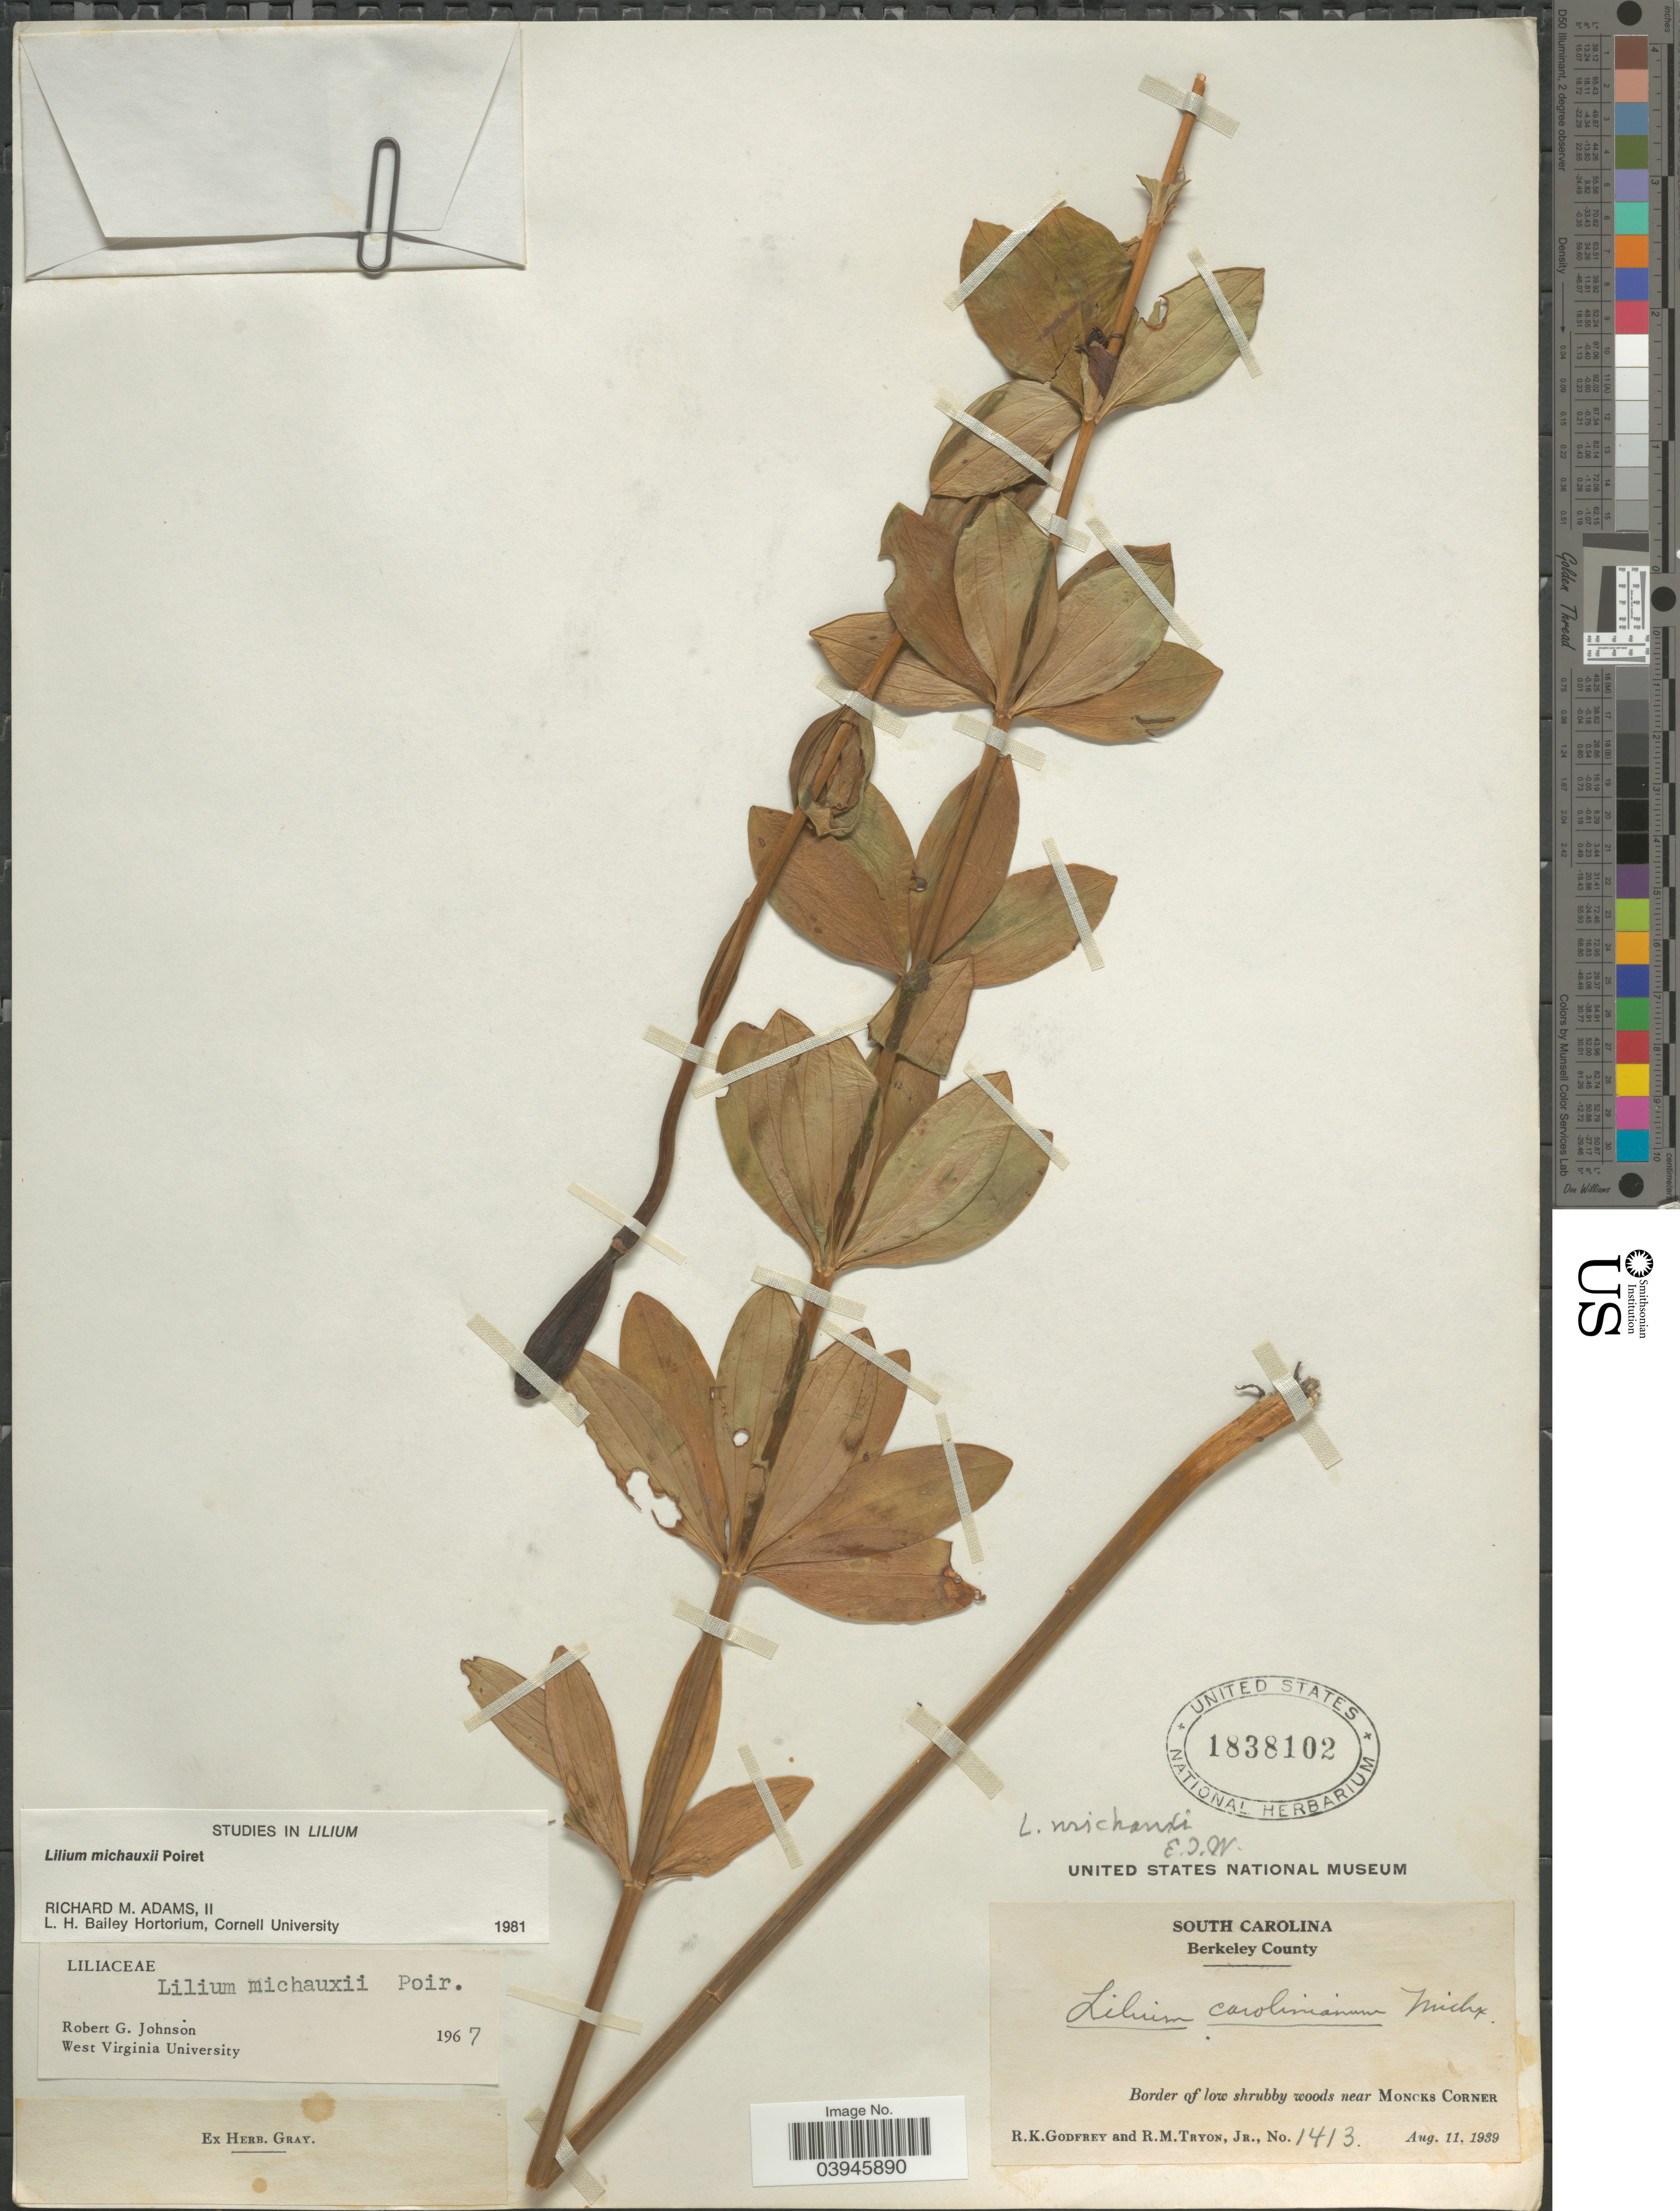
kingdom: Plantae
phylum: Tracheophyta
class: Liliopsida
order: Liliales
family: Liliaceae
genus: Lilium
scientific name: Lilium michauxii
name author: Poir.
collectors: R. K. Godfrey & R. Tryon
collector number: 1413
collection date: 1939-08-11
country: United States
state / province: South Carolina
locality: Berkeley County. Border of low shrubby woods near Moncks Corner.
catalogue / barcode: US 1838102